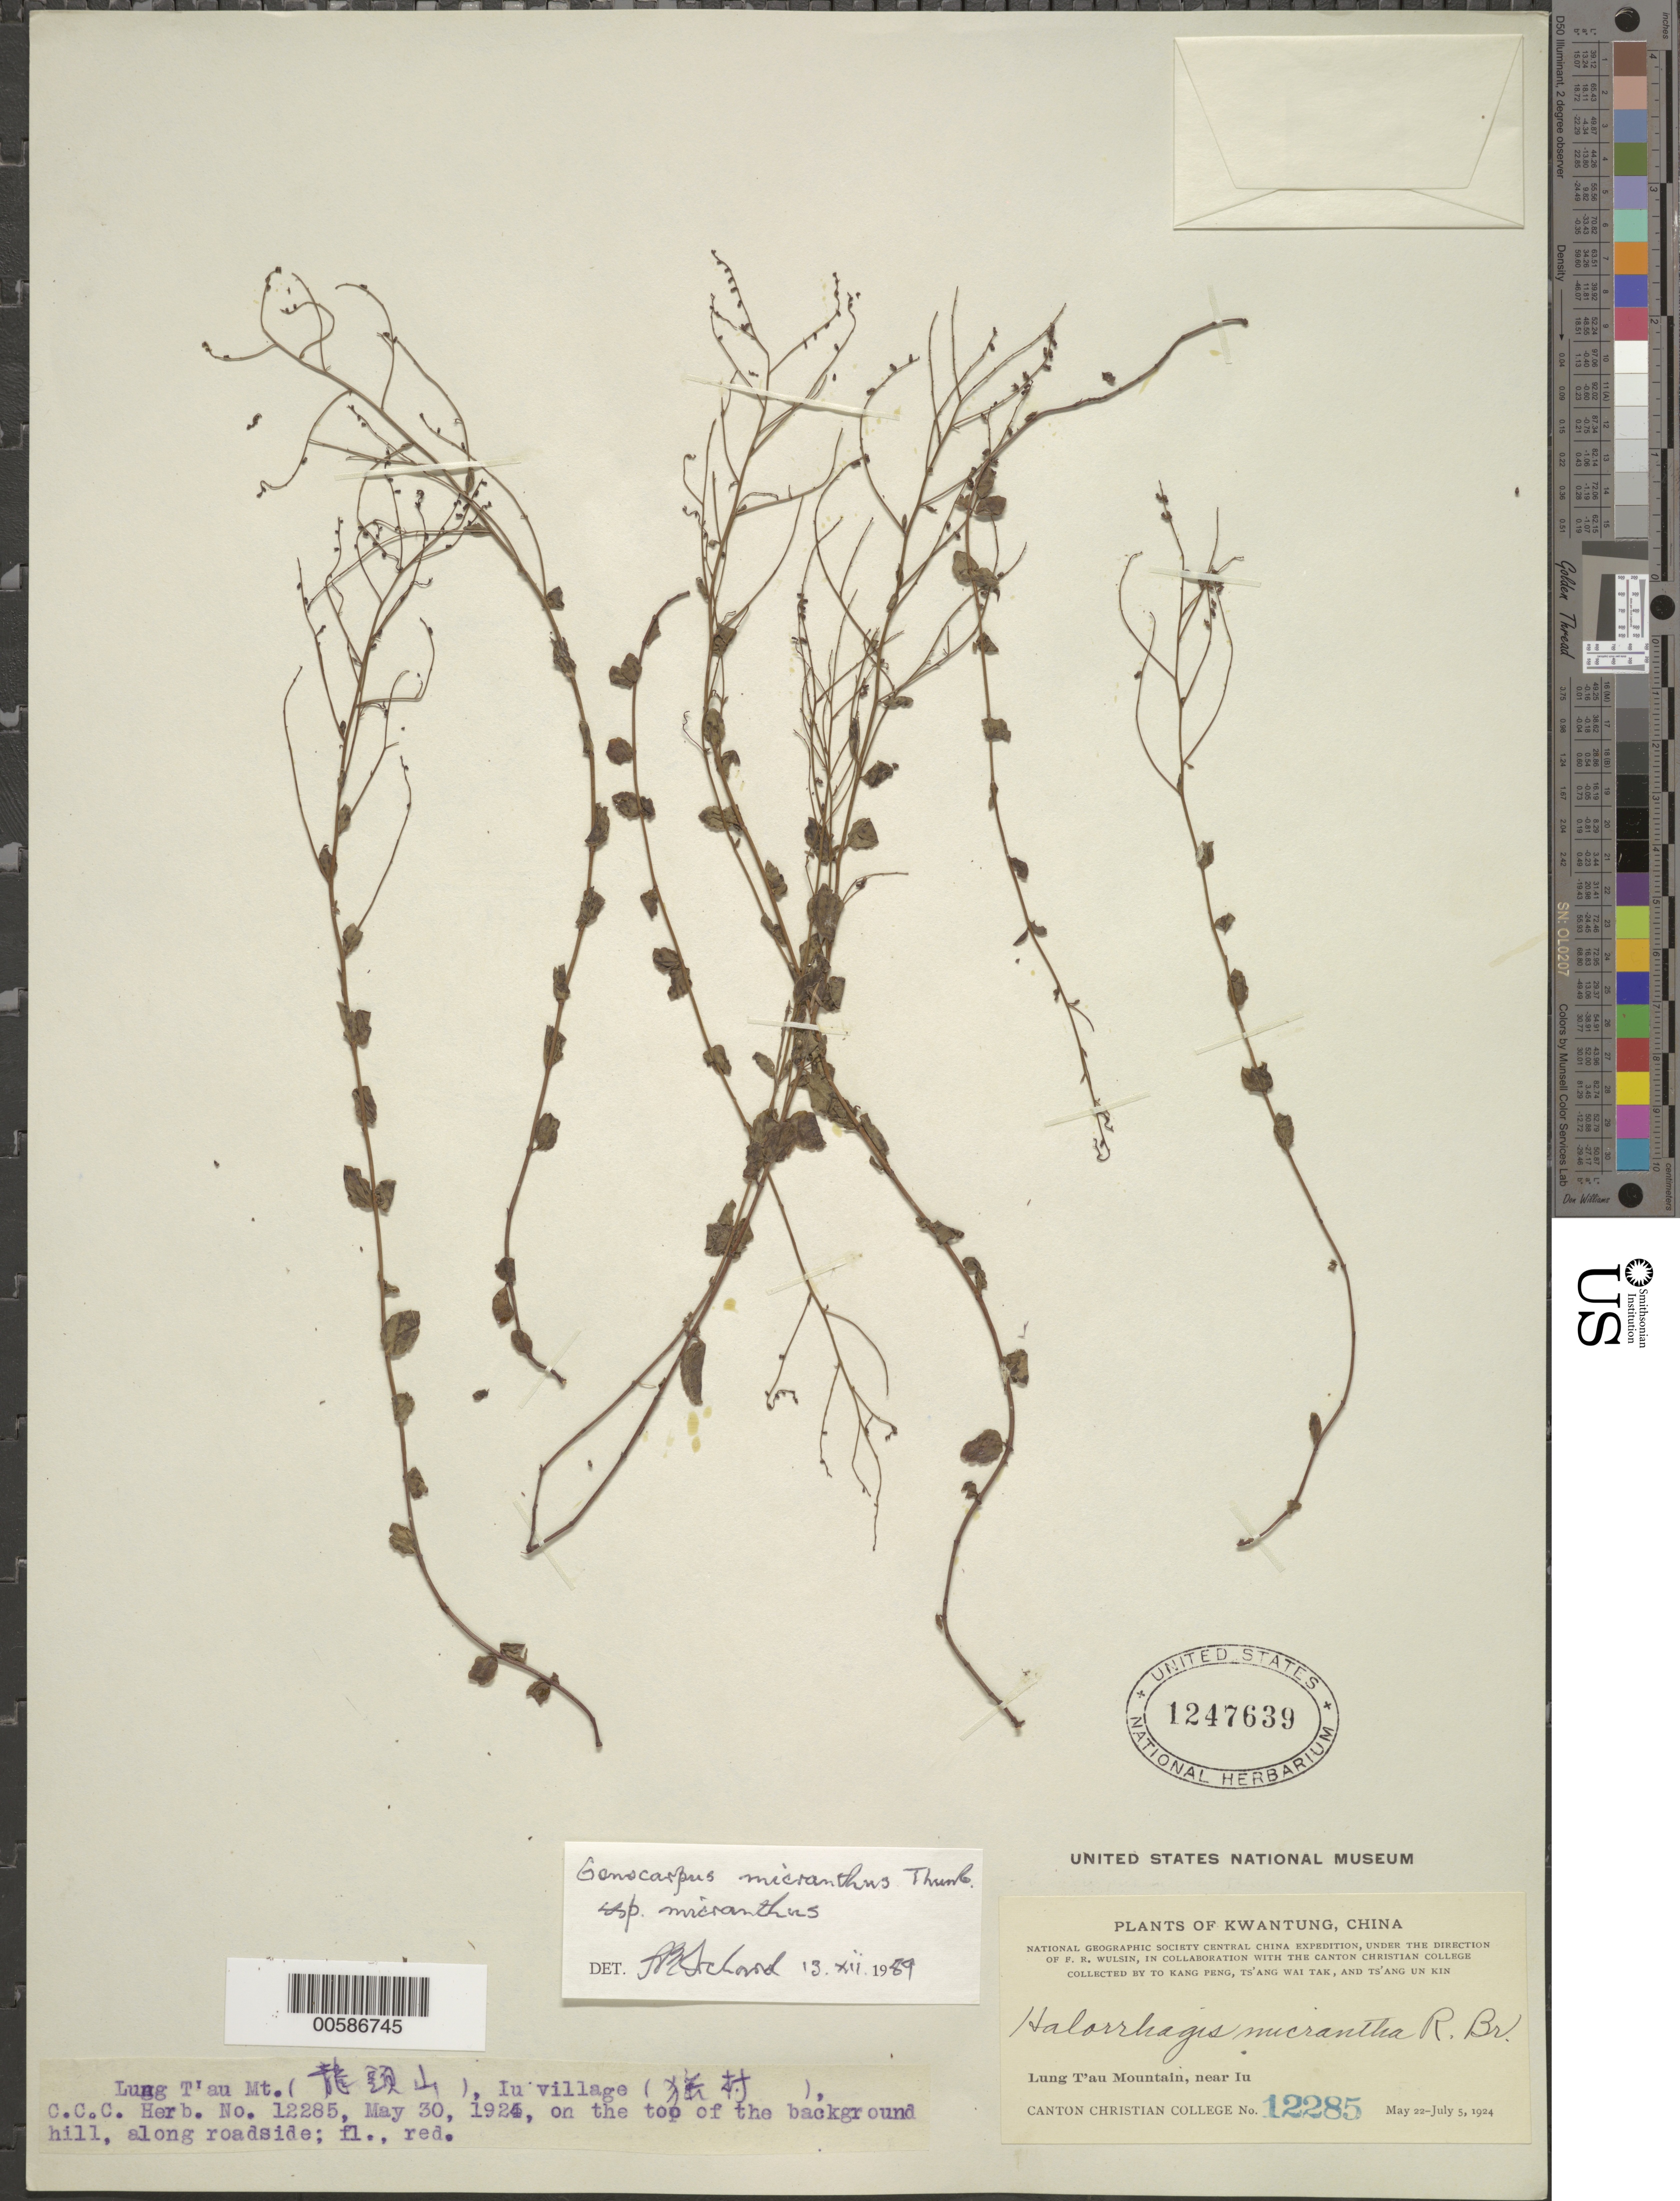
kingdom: Plantae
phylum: Tracheophyta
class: Magnoliopsida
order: Saxifragales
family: Haloragaceae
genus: Gonocarpus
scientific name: Gonocarpus micranthus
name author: Thunb.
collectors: T. K. Peng, T. Tak & T. Kin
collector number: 12285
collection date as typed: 30 May 1924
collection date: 1924-05-30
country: China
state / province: Guangdong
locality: Iu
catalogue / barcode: US 1247639